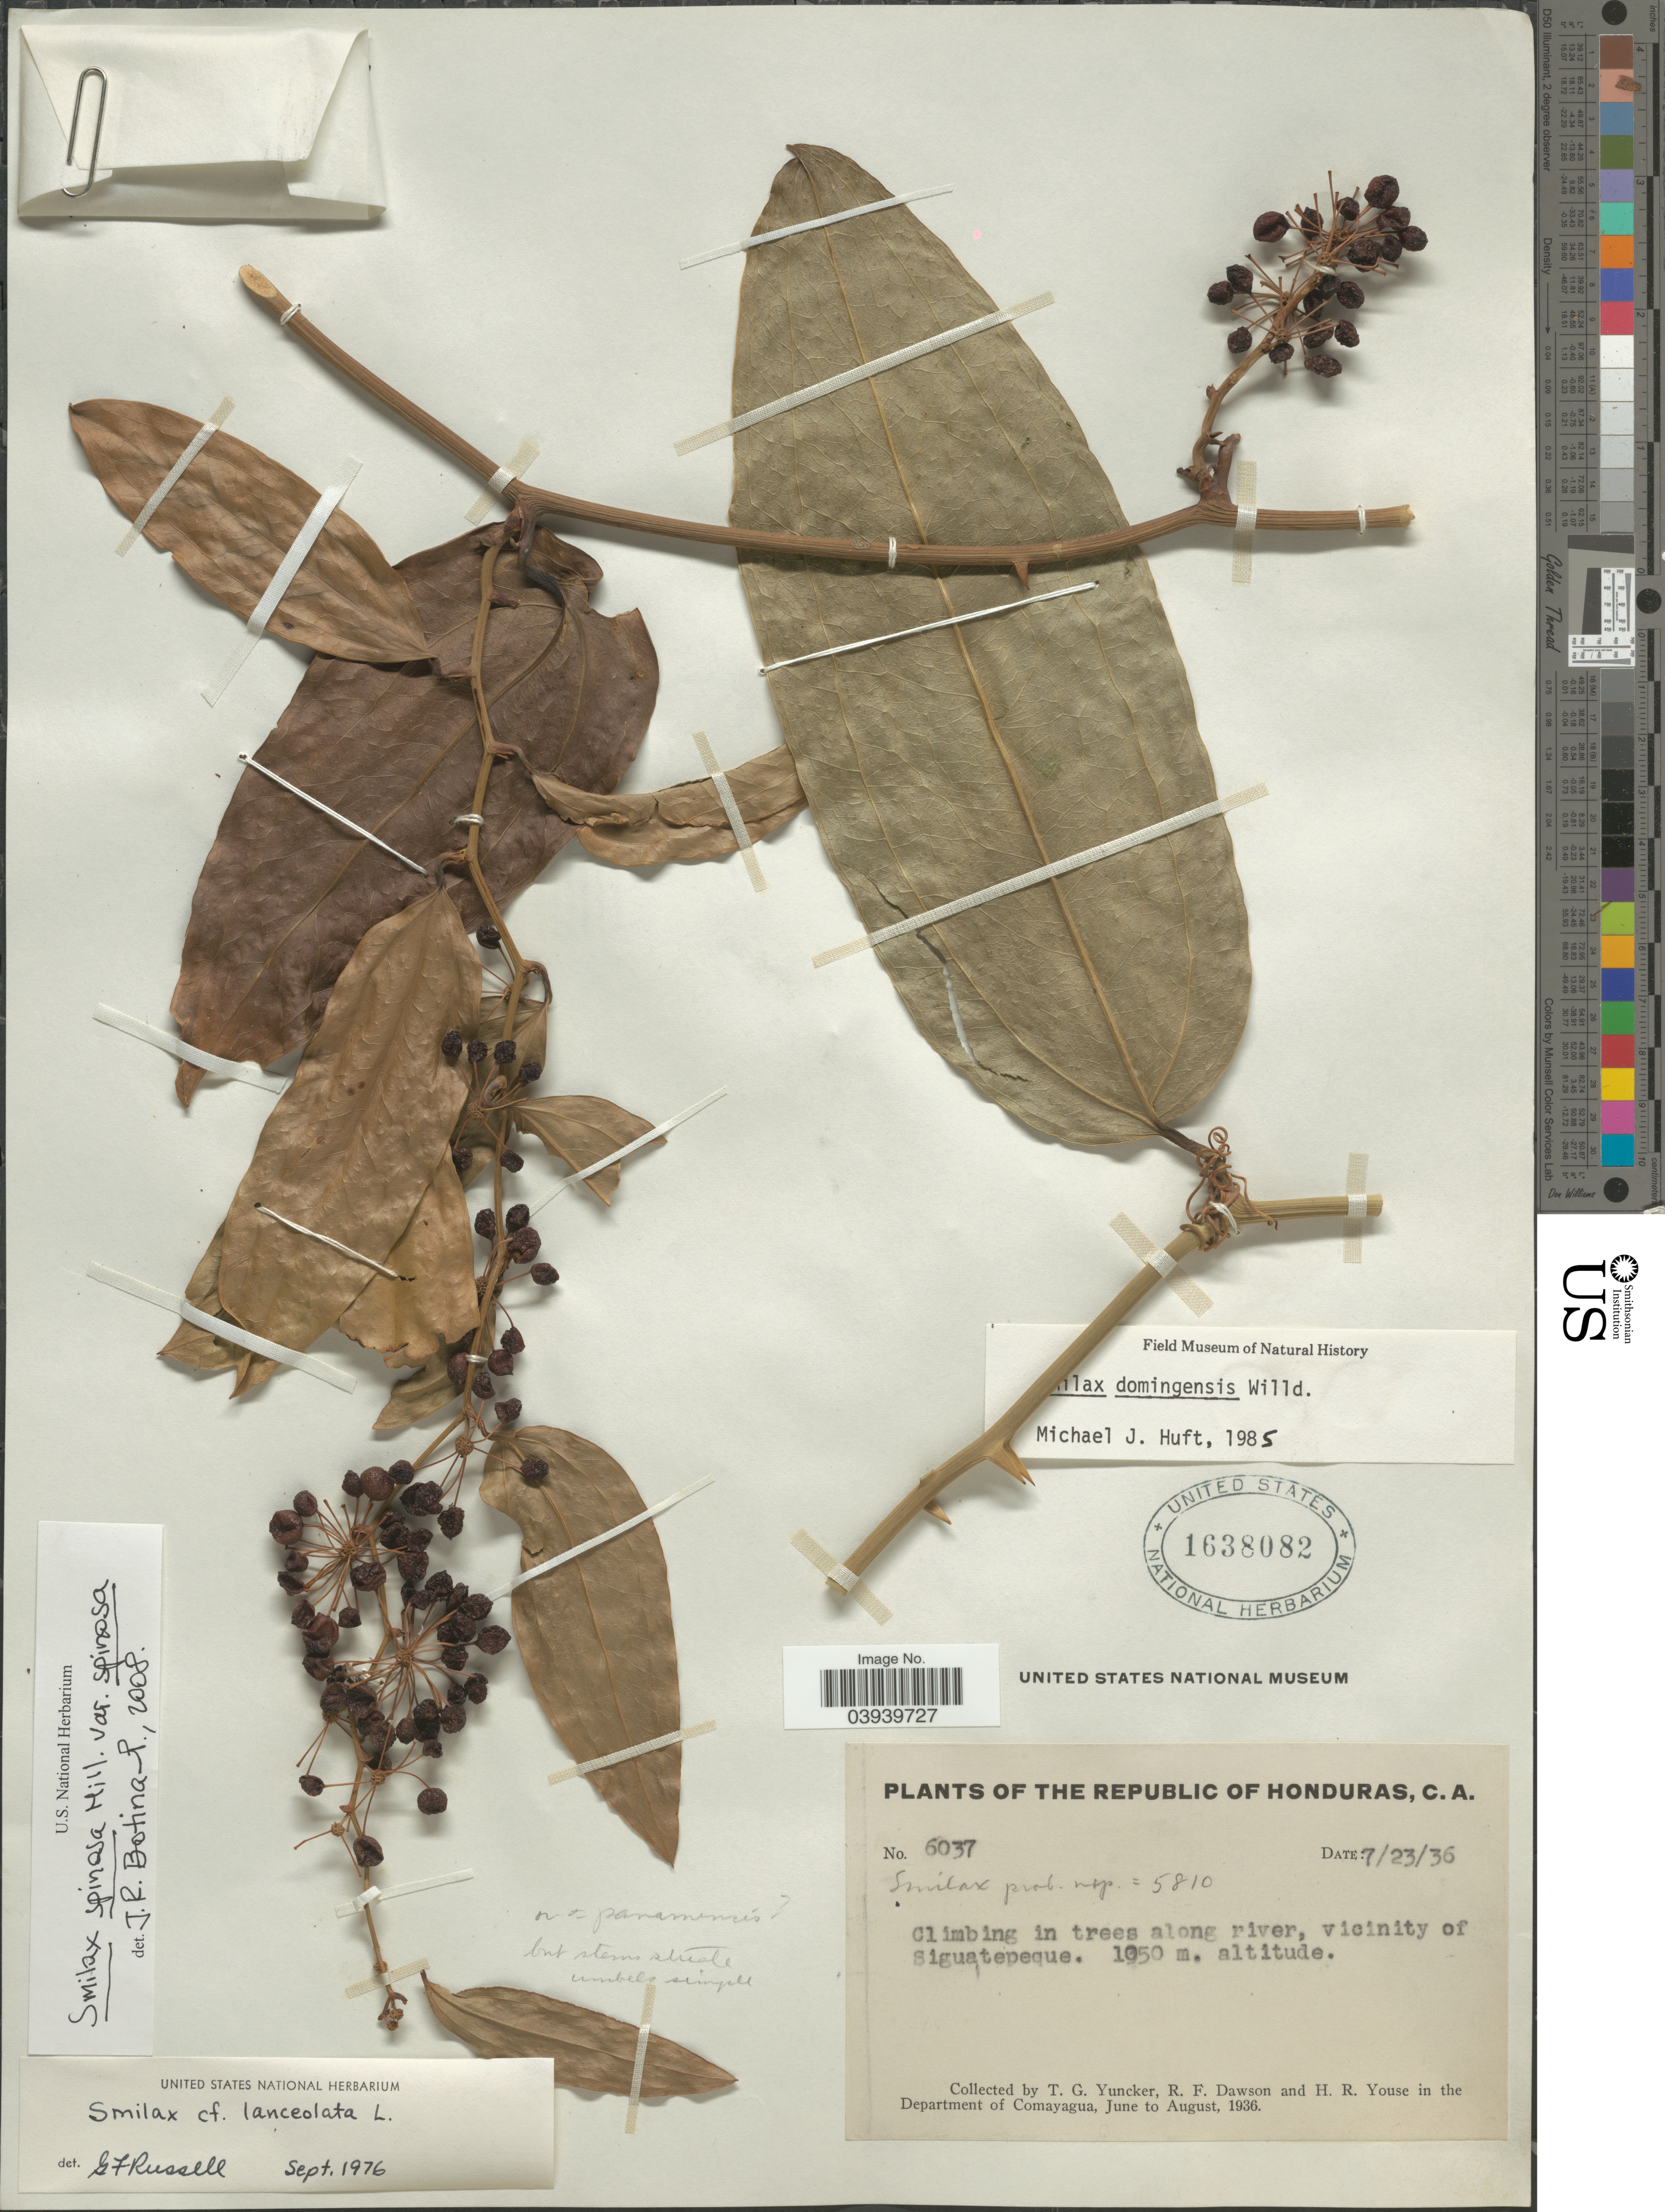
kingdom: Plantae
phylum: Tracheophyta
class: Liliopsida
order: Liliales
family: Smilacaceae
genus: Smilax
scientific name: Smilax spinosa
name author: Mill.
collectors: T. G. Yuncker, R. F. Dawson & H. Youse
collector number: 6037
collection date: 1936-07-23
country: Honduras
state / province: Comayagua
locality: Vicinity of Siguatepeque. Department of Comayagua.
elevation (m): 1050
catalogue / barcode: US 1638082